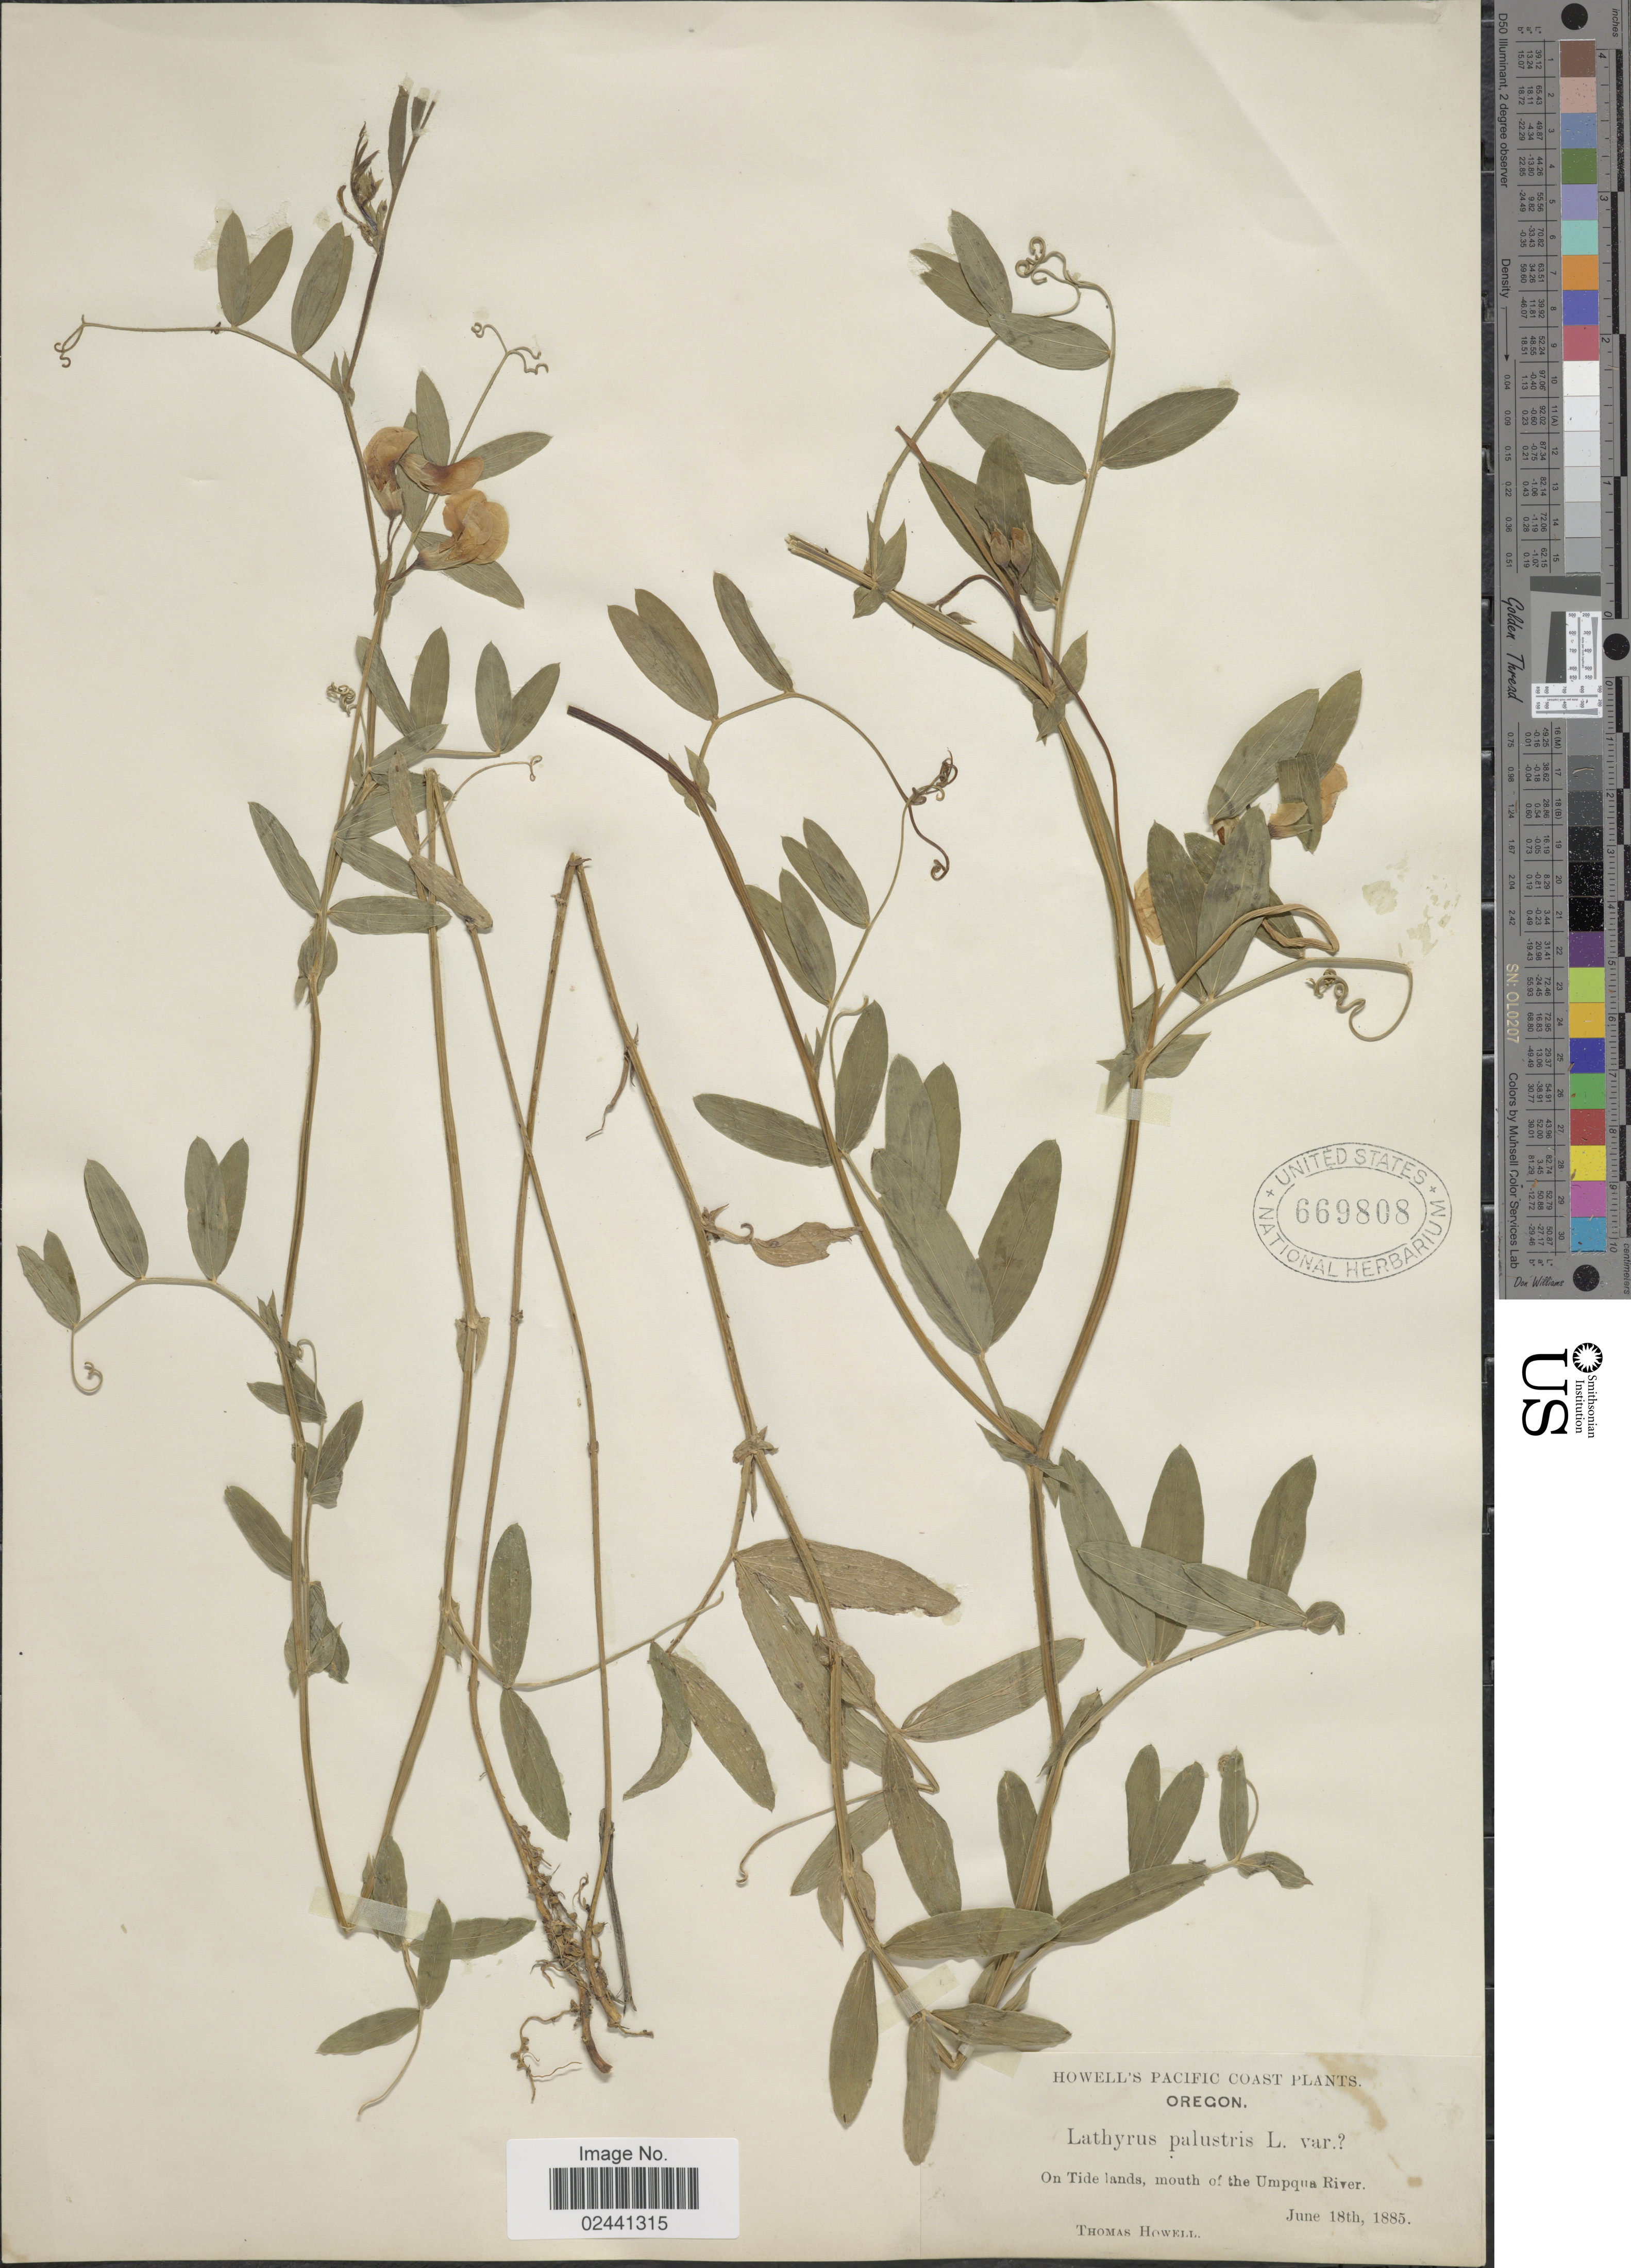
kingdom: Plantae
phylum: Tracheophyta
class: Magnoliopsida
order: Fabales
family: Fabaceae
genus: Lathyrus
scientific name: Lathyrus palustris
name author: L.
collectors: T. Howell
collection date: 1885-06-18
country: United States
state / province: Oregon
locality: Pacific Coast, On Tide lands, mouth of Umpqua River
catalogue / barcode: US 669808